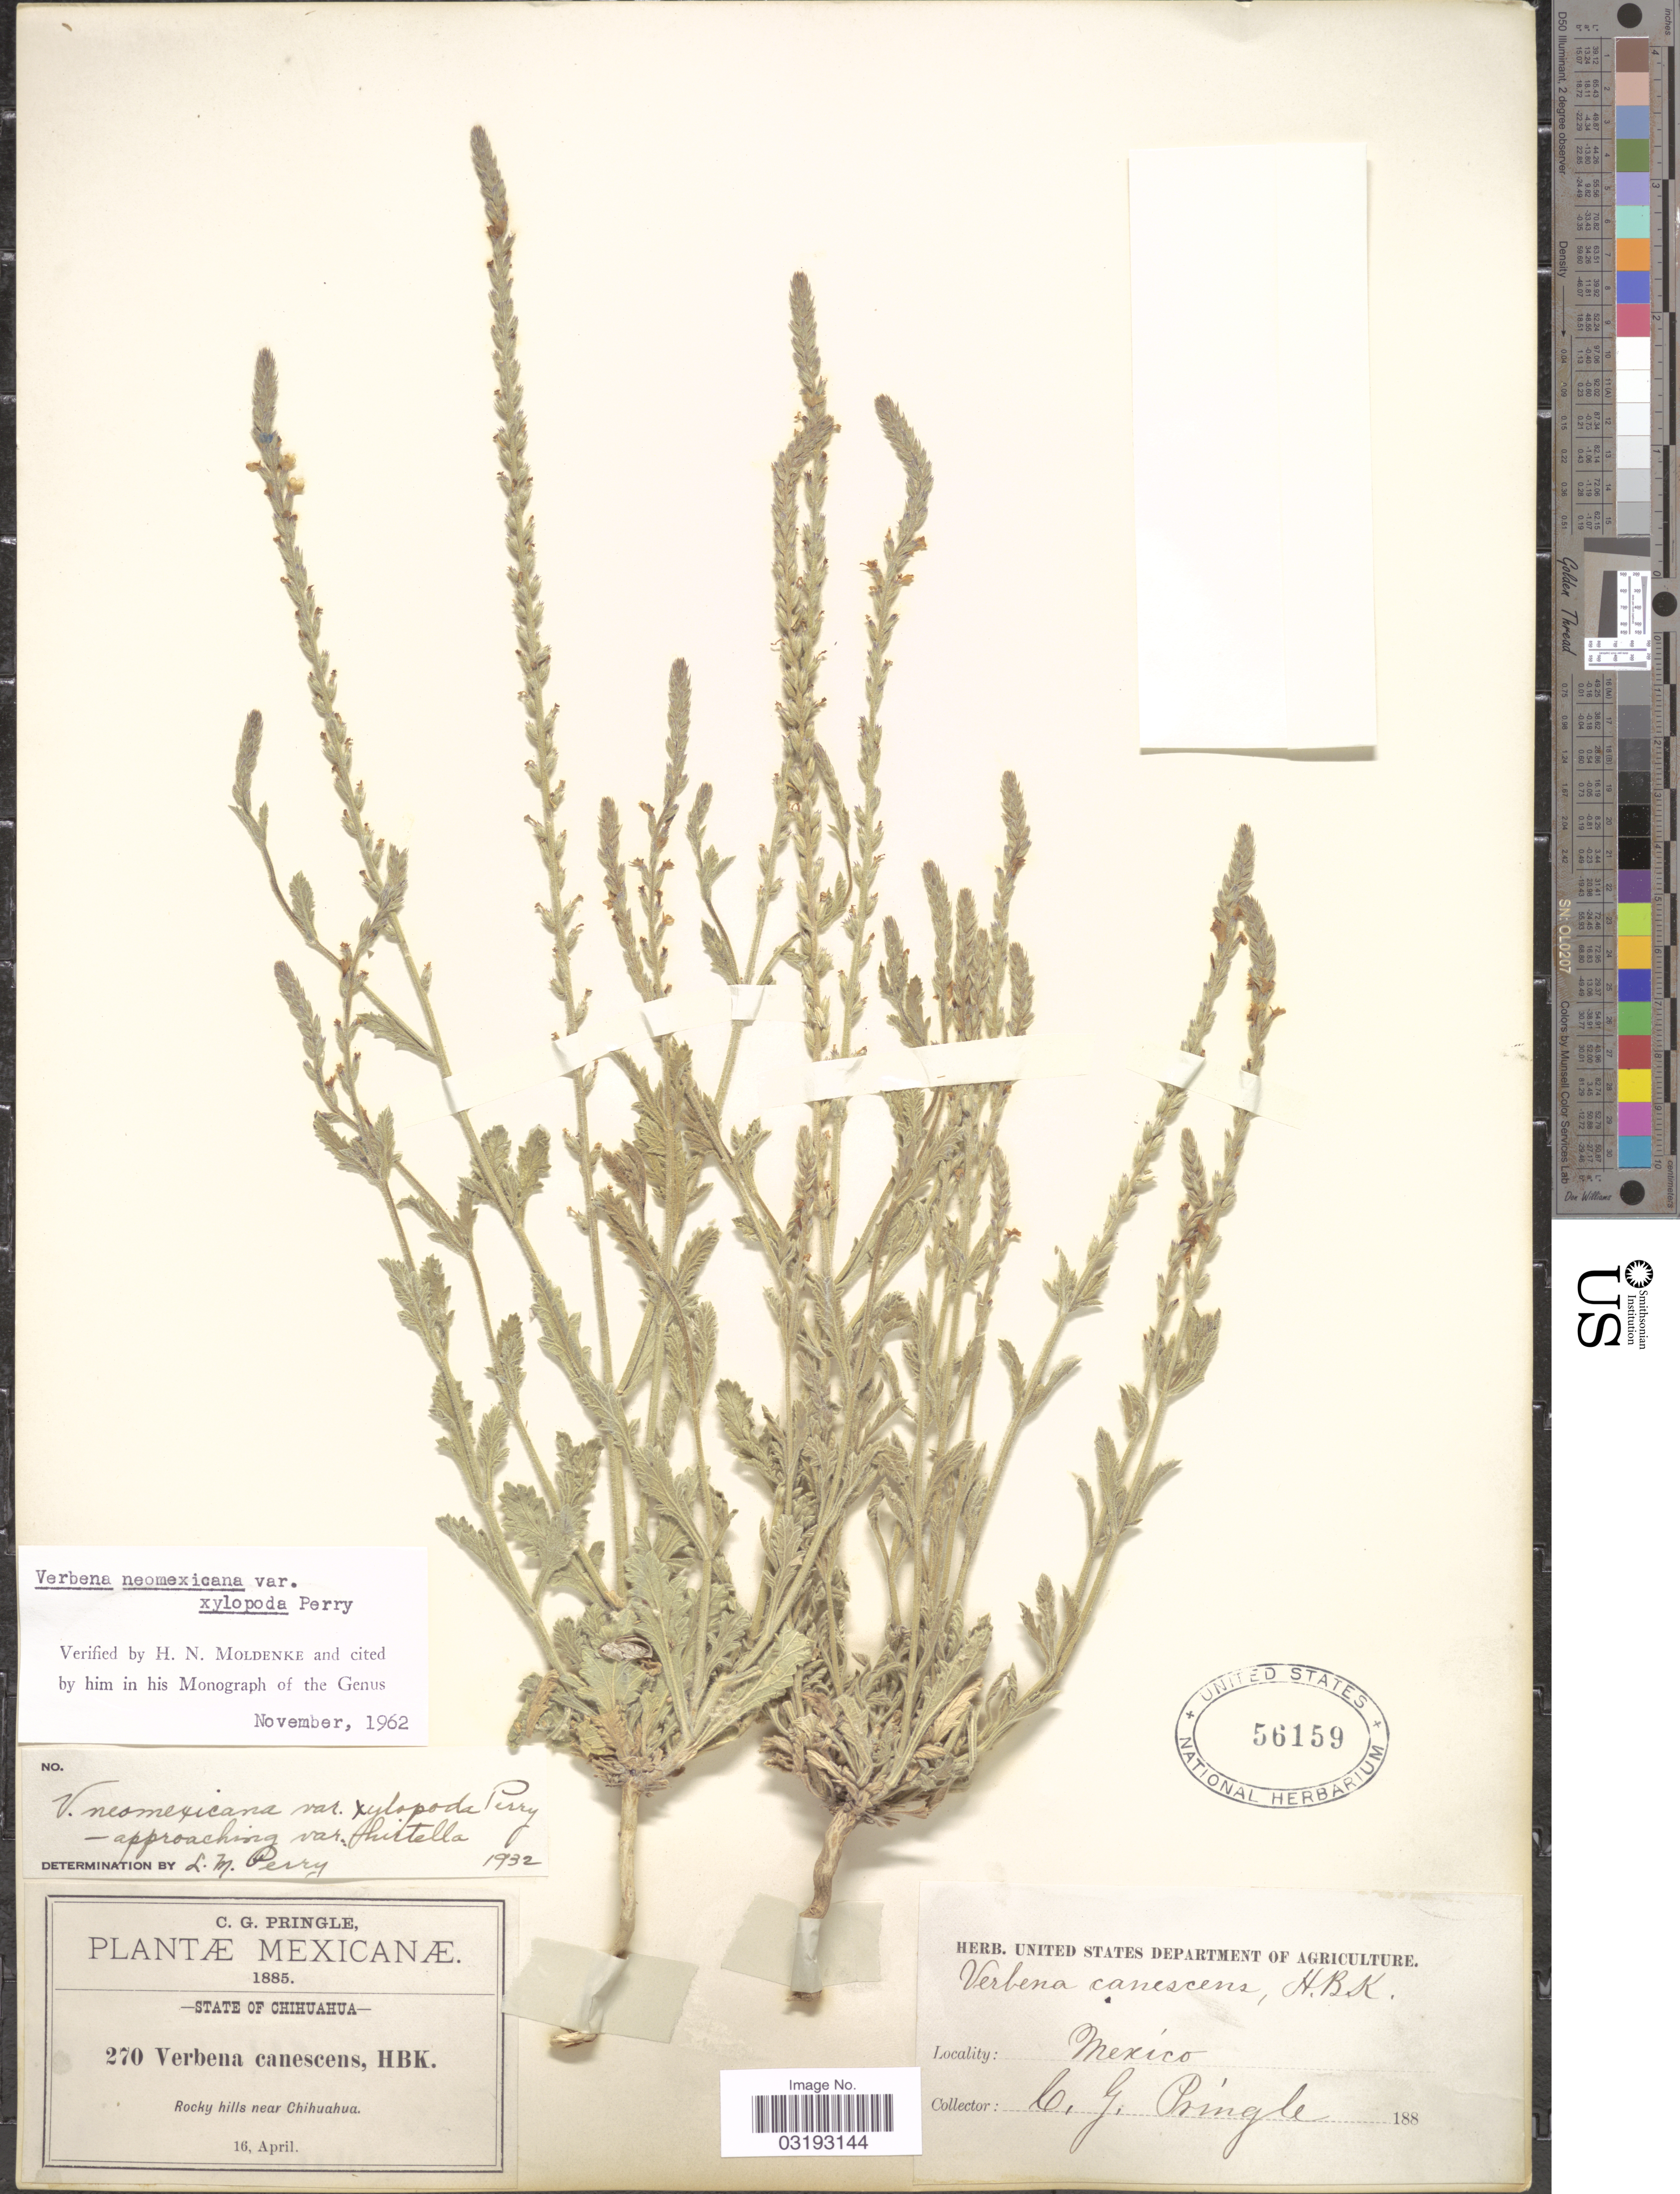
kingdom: Plantae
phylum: Tracheophyta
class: Magnoliopsida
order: Lamiales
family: Verbenaceae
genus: Verbena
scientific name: Verbena neomexicana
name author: (A. Gray) Small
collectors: C. G. Pringle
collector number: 270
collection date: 1885-04-16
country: Mexico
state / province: Chihuahua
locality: Rocky hills near Chihuahua.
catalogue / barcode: US 56159